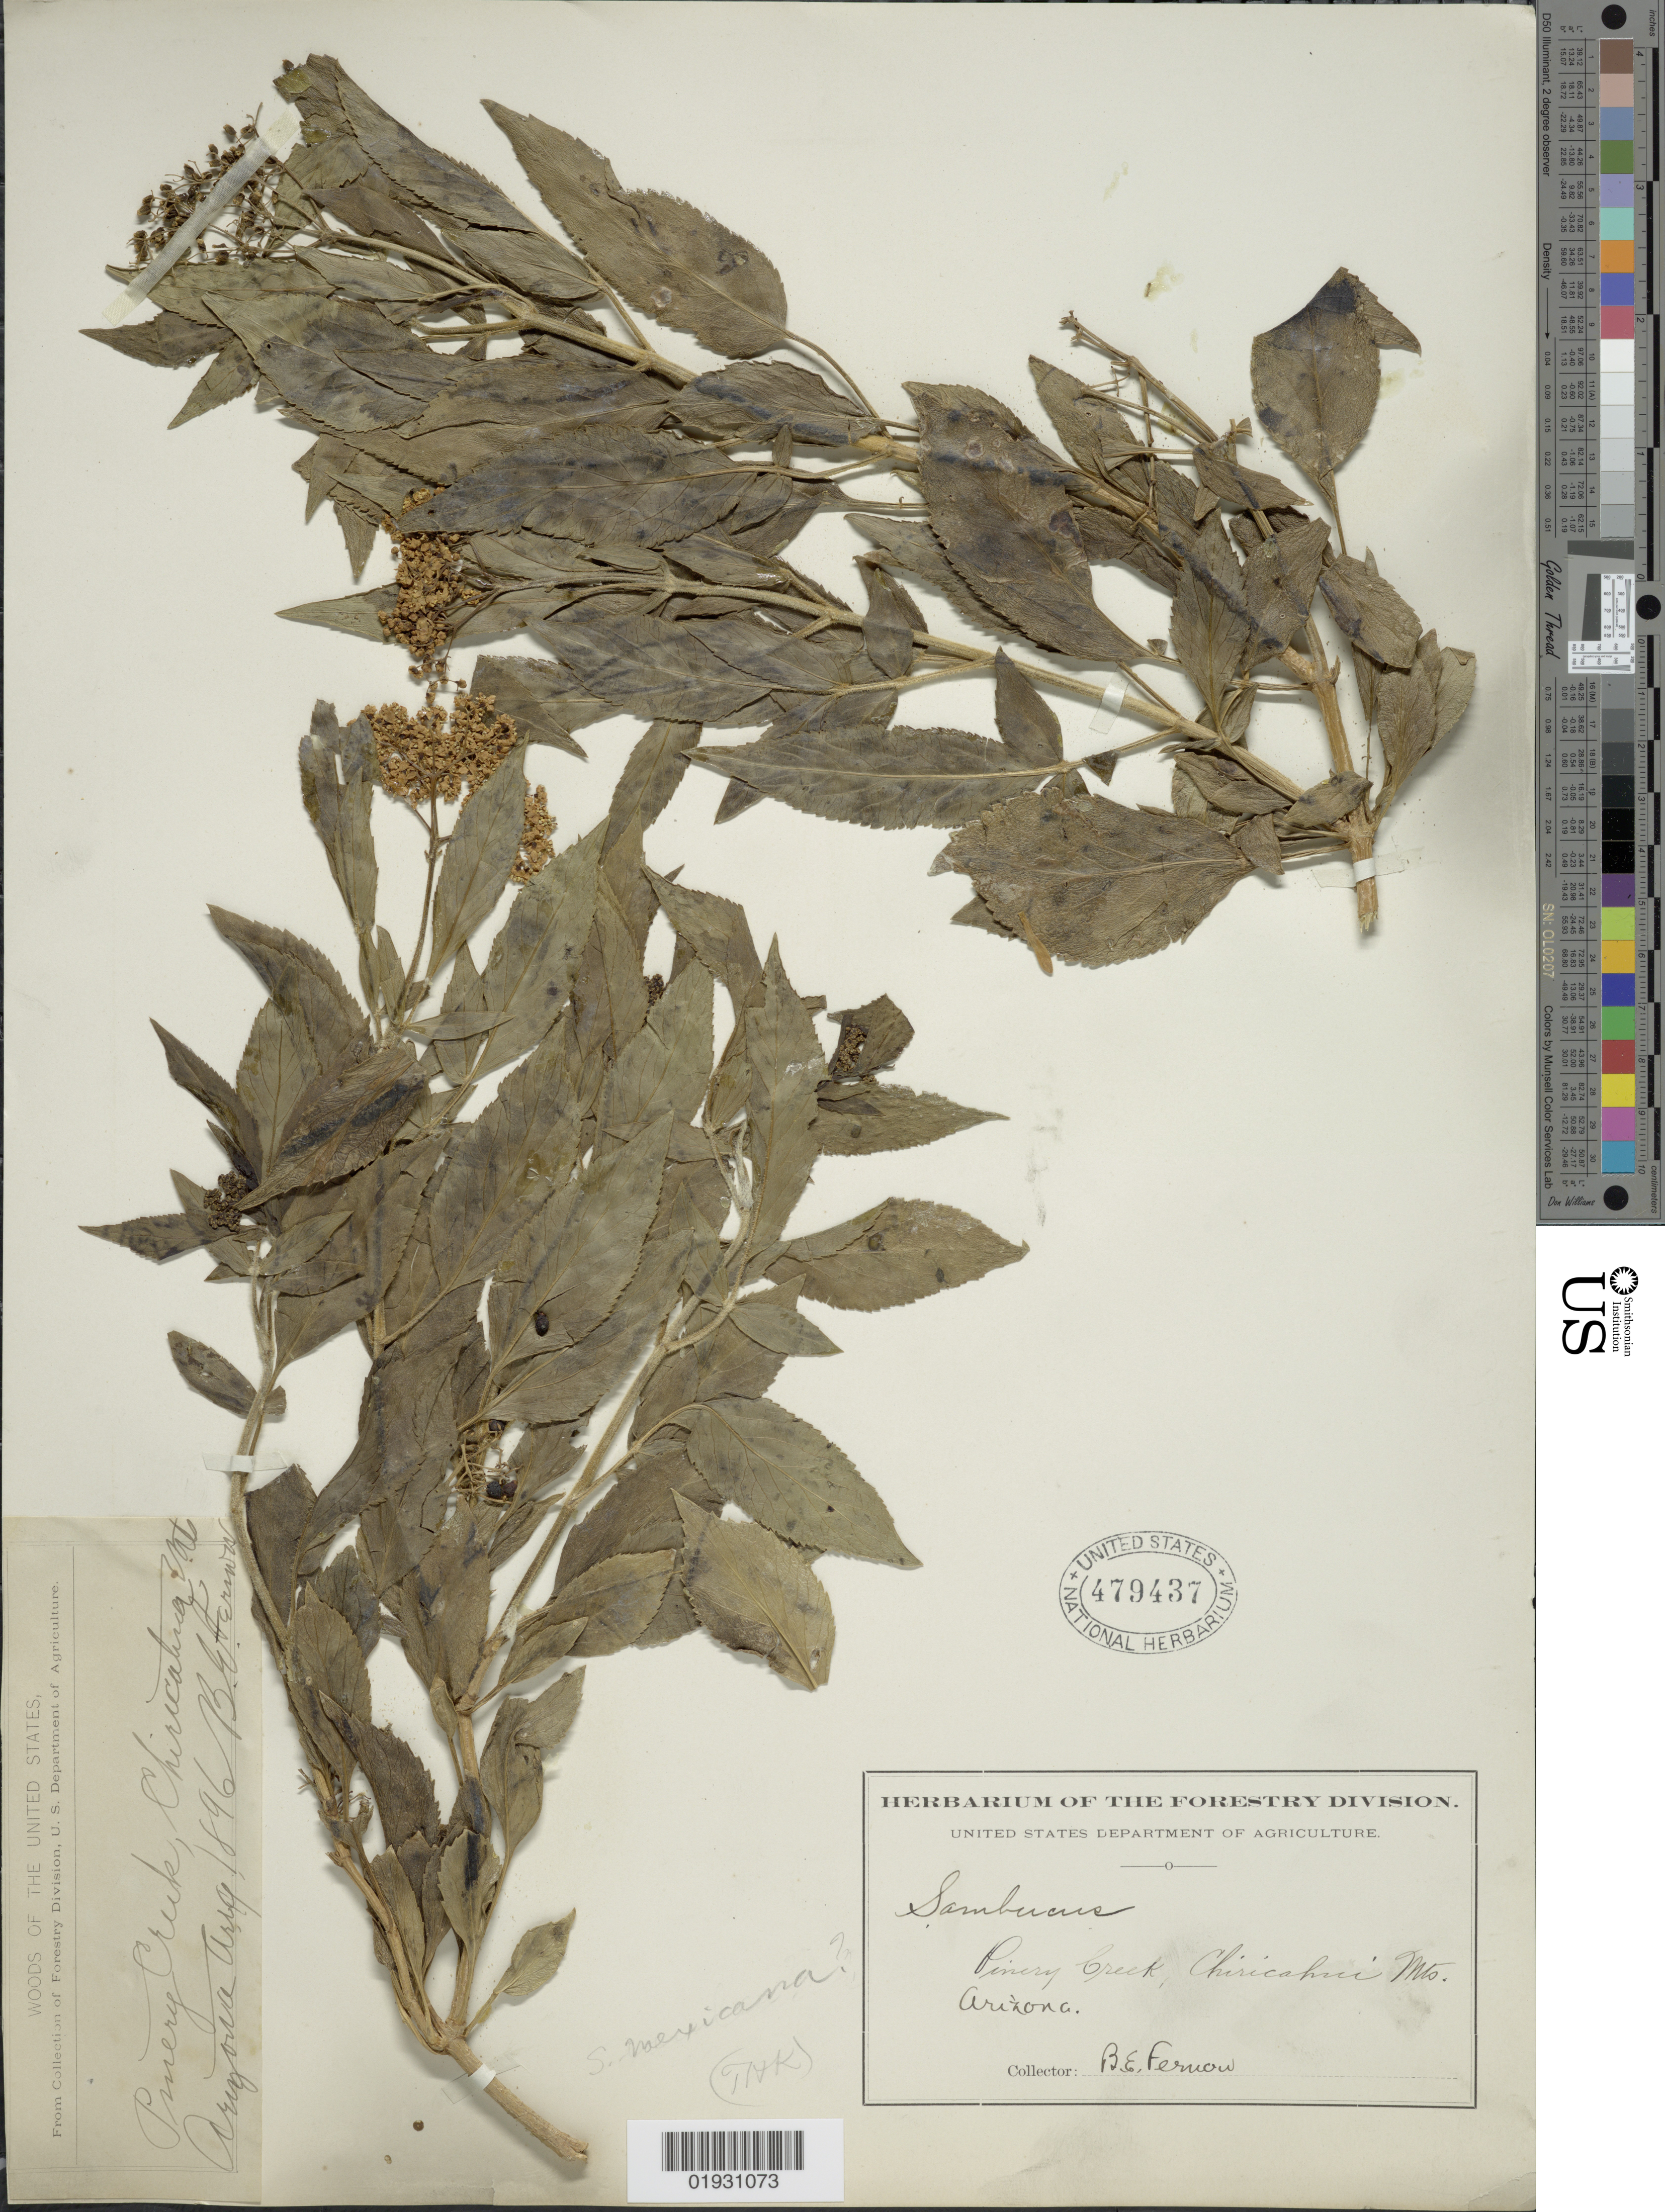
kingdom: Plantae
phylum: Tracheophyta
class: Magnoliopsida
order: Dipsacales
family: Viburnaceae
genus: Sambucus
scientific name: Sambucus mexicana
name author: C. Presl ex DC.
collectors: B. Fernow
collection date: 1896-08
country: United States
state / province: Arizona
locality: Pinery Creek. Chiricahua Mts.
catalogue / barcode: US 479437